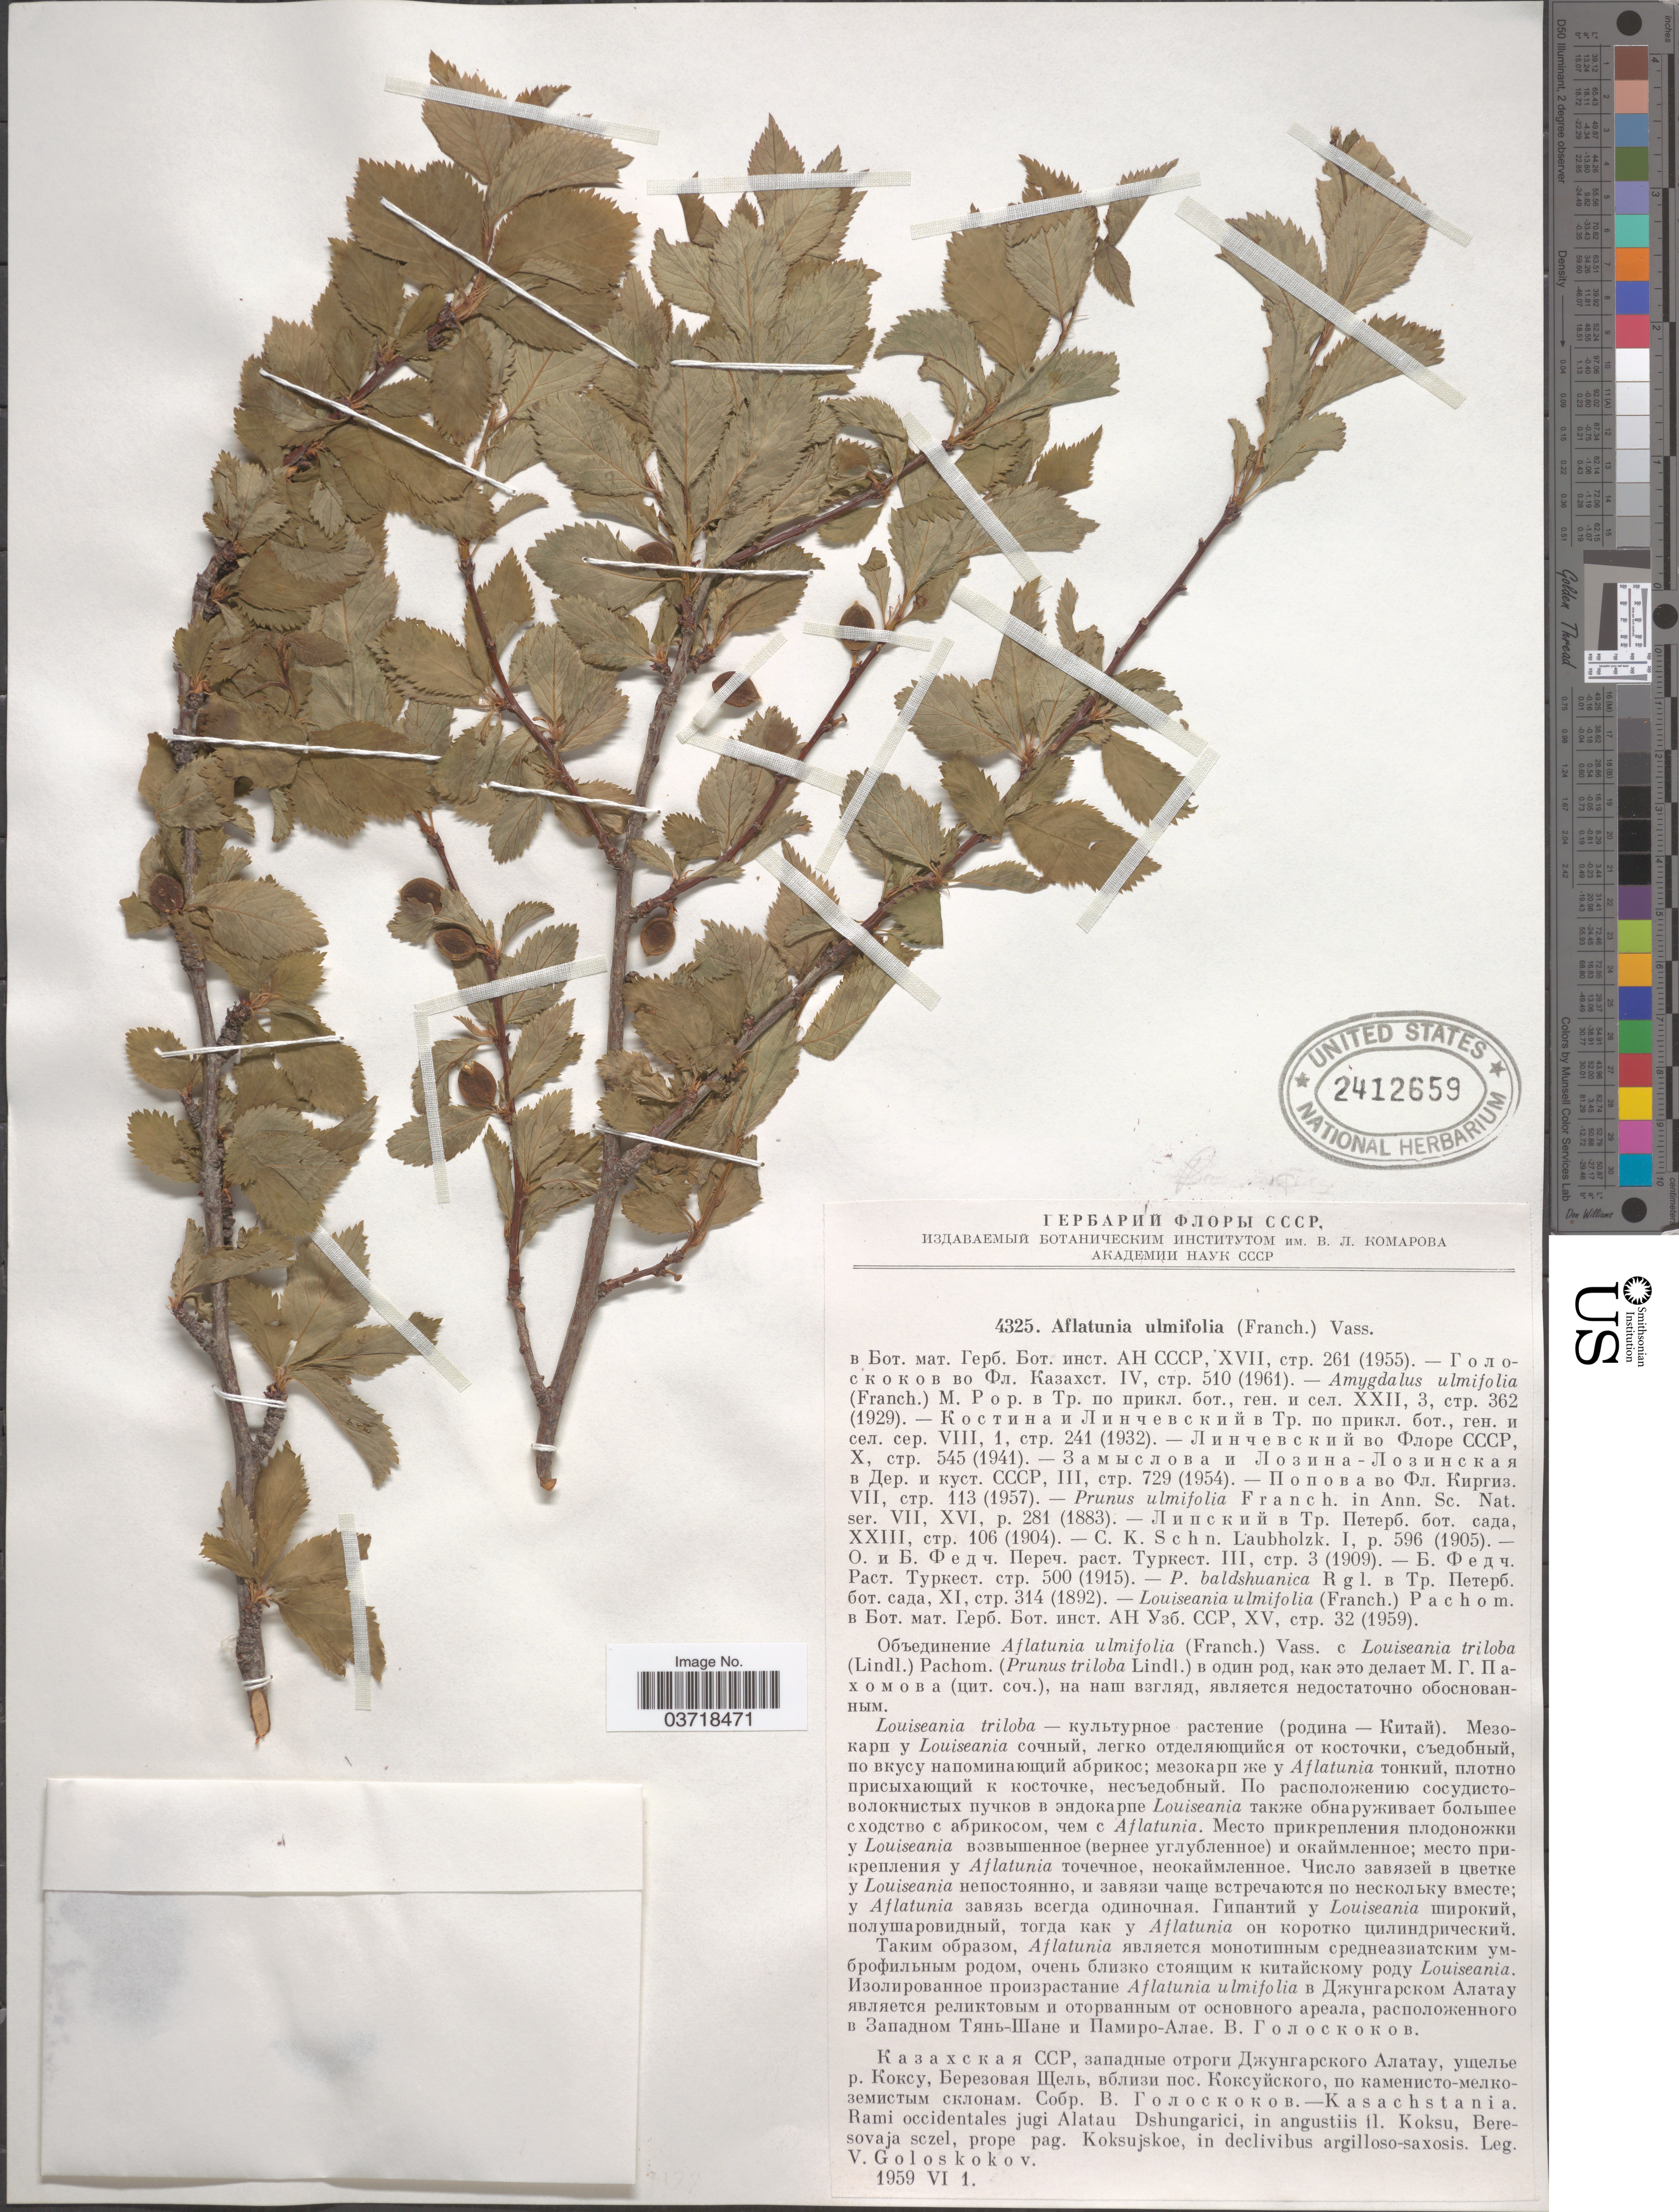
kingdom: Plantae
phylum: Tracheophyta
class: Magnoliopsida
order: Rosales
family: Rosaceae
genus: Prunus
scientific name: Prunus ulmifolia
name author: Franch.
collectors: V. P. Goloskokov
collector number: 4325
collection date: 1959-06-01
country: Kazakhstan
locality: Kasachstania. Rami occidentales jugi Alatau Dshungarici, in angustiis fl. Koksu, Beresovaja sczel, prope pag. Koksujskoe, in declivibus argilloso-saxosis.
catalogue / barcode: US 2412659